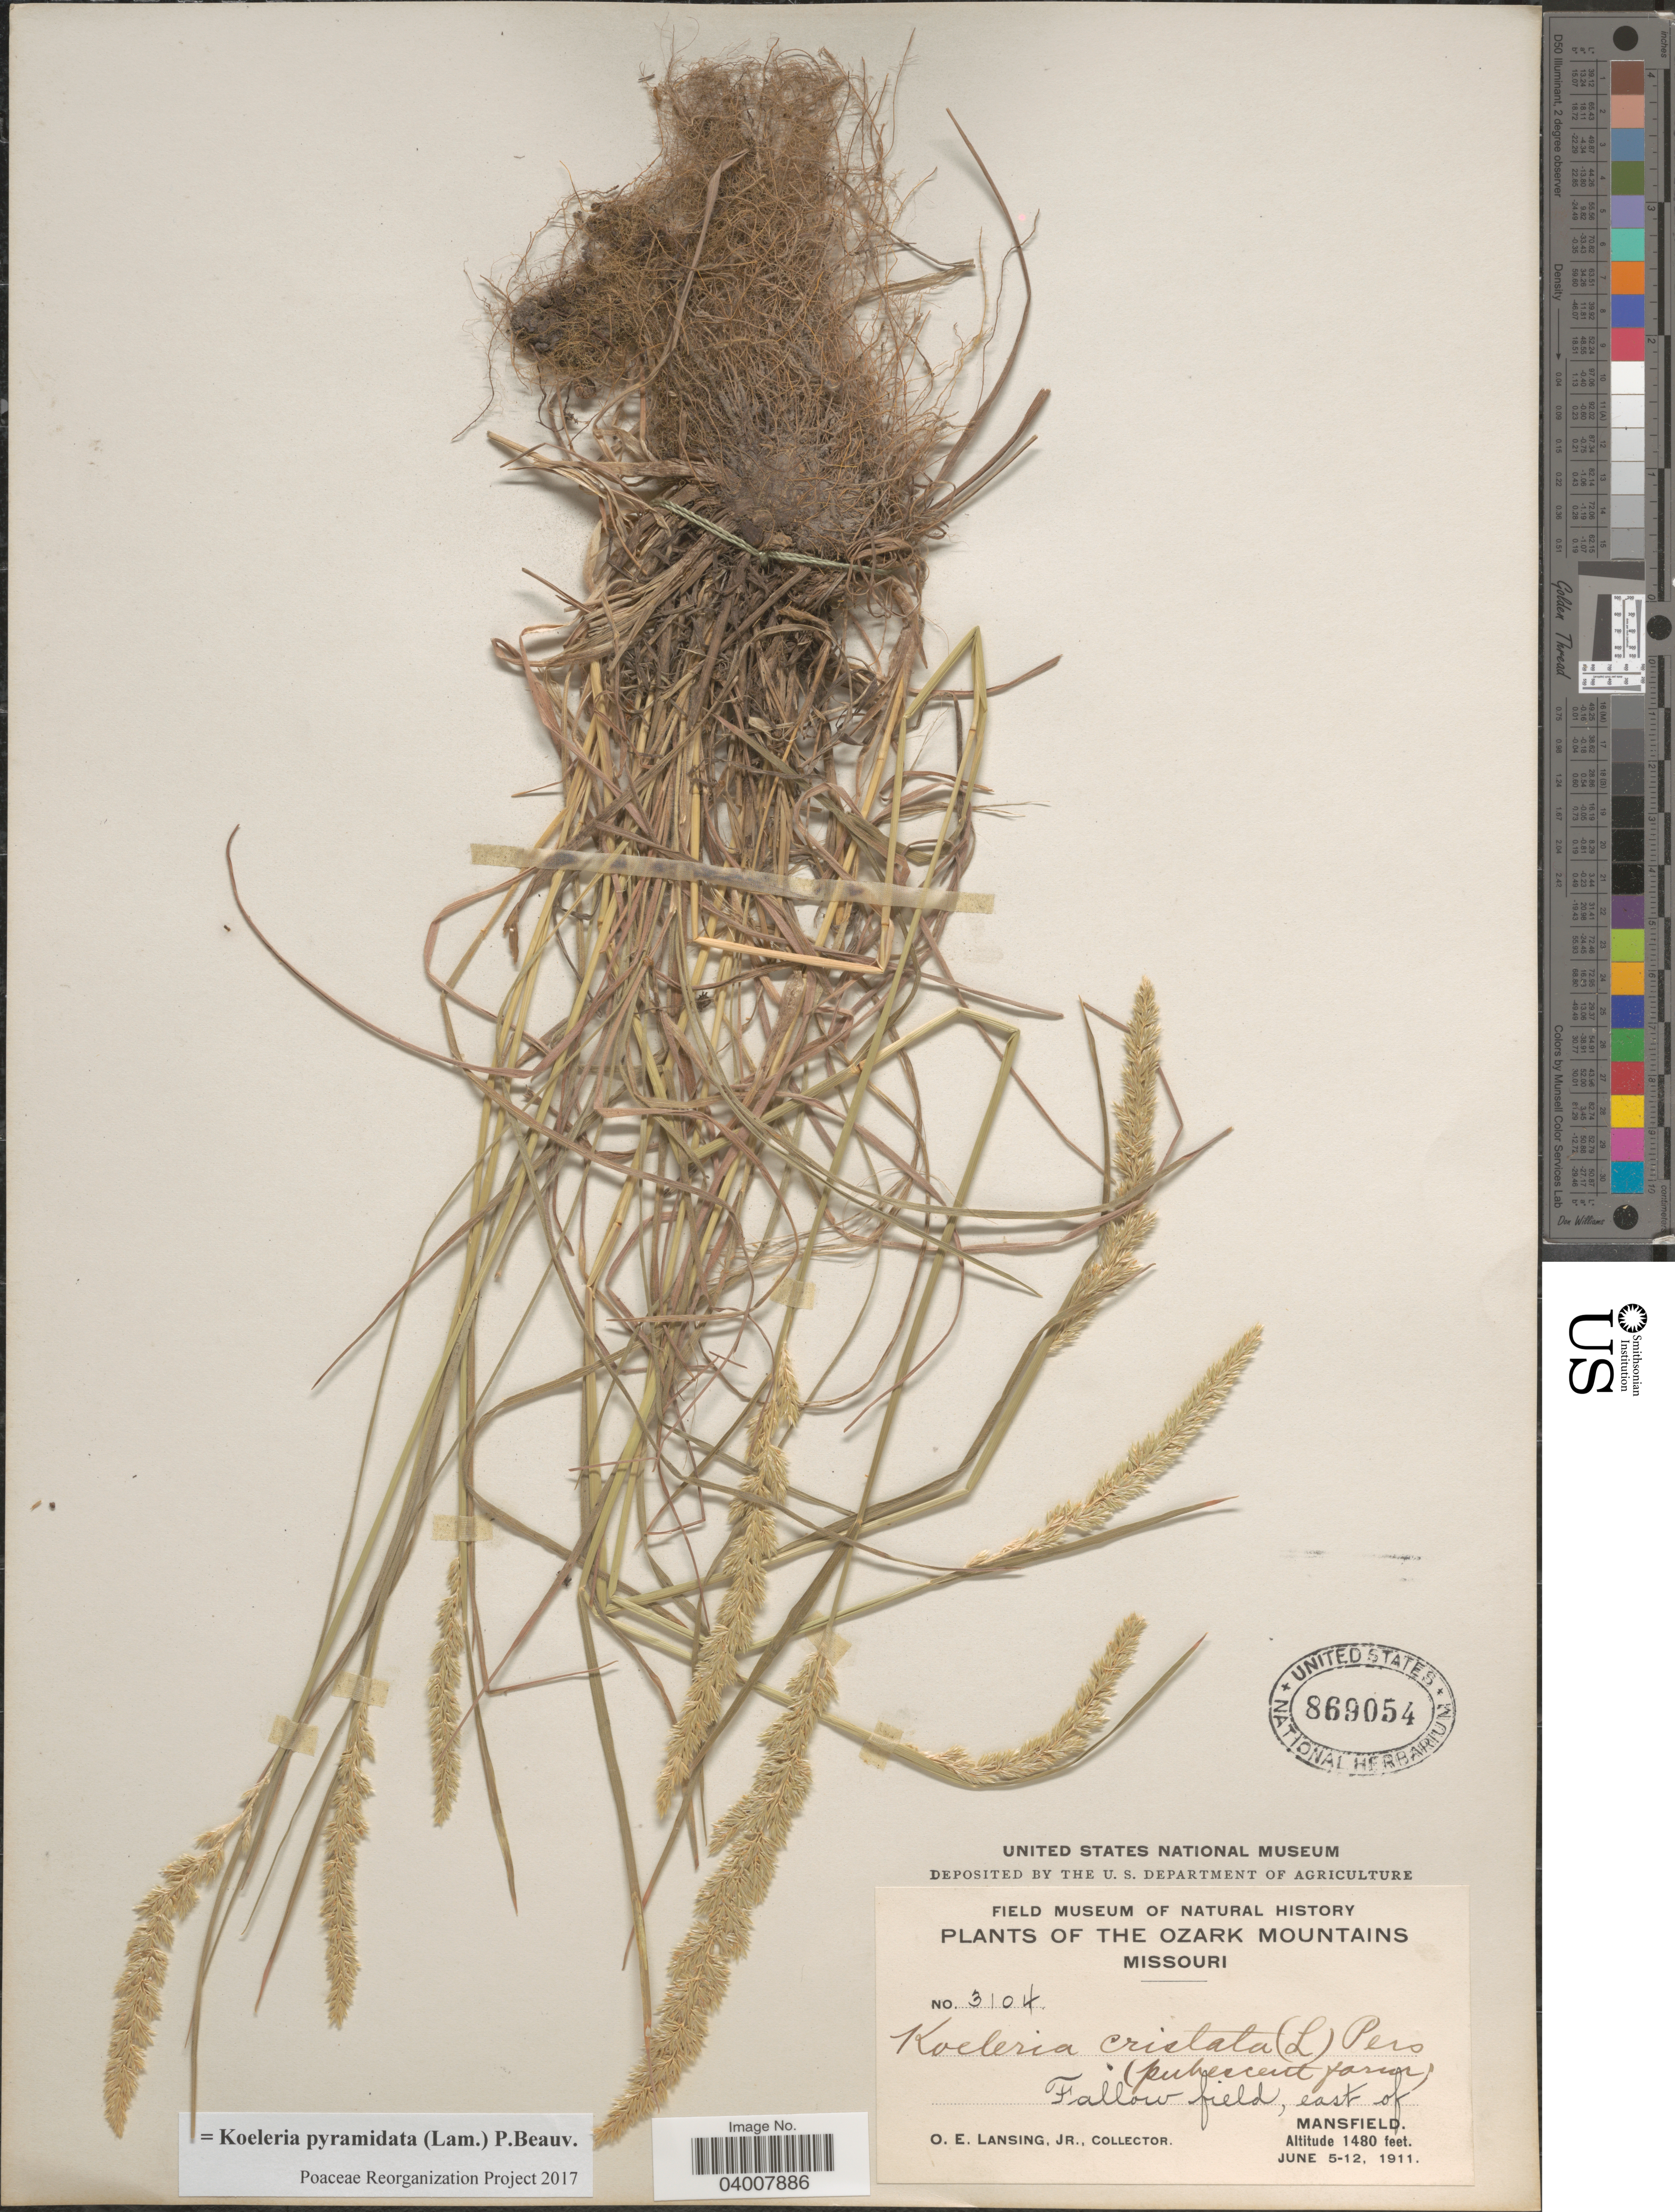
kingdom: Plantae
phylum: Tracheophyta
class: Liliopsida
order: Poales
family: Poaceae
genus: Koeleria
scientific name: Koeleria pyramidata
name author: (Lam.) P. Beauv.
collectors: O. Lansing Jr.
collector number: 3104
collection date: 1911-06-05/1911-06-12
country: United States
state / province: Missouri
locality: The Ozark Mountains. Fallow field, east of Mansfield.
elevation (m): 451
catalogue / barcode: US 869054